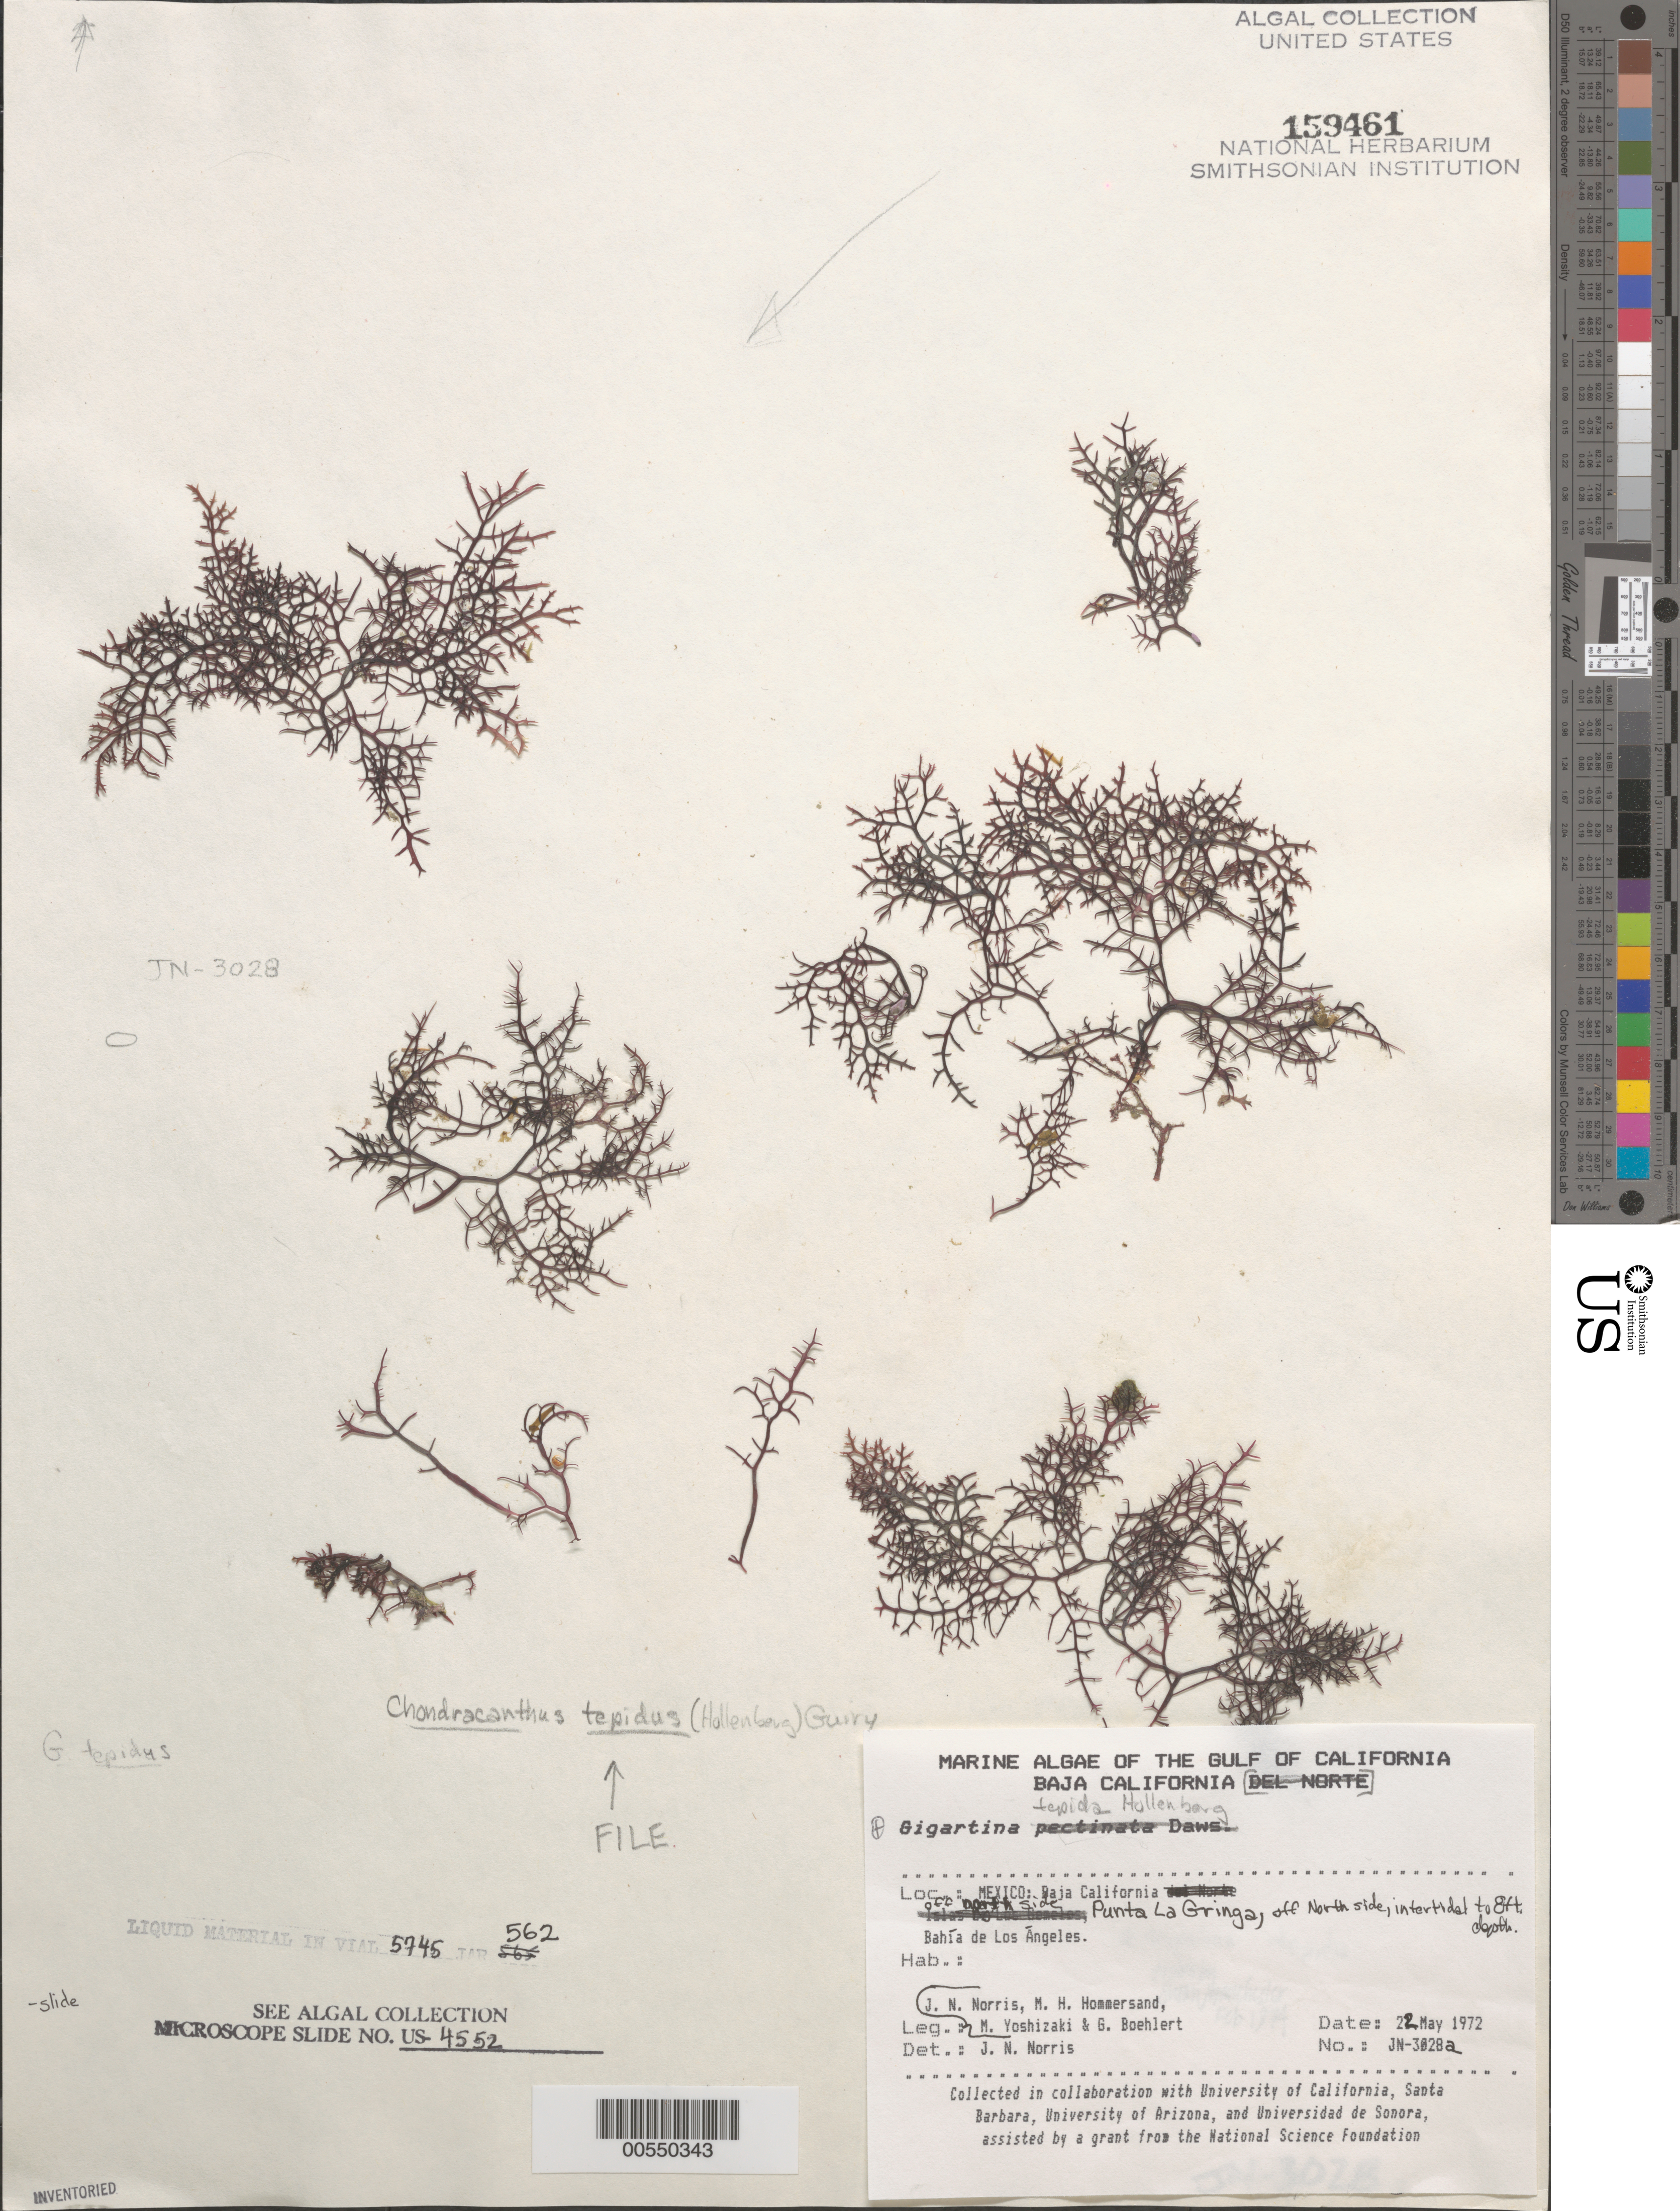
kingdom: Plantae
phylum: Rhodophyta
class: Florideophyceae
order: Gigartinales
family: Gigartinaceae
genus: Chondracanthus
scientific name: Chondracanthus squarrulosus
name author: (Setch. & N.L. Gardner) J.R. Hughey et al.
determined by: Norris, James N.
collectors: J. N. Norris, M. H. Hommersand, M. Yoshizaki & G. Boehlert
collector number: JN-3028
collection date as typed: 21 May 1972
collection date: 1972-05-21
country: Mexico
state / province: Baja California Norte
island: Isla de Los Gemelitos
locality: Bahia de los Angeles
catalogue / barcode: US 159461